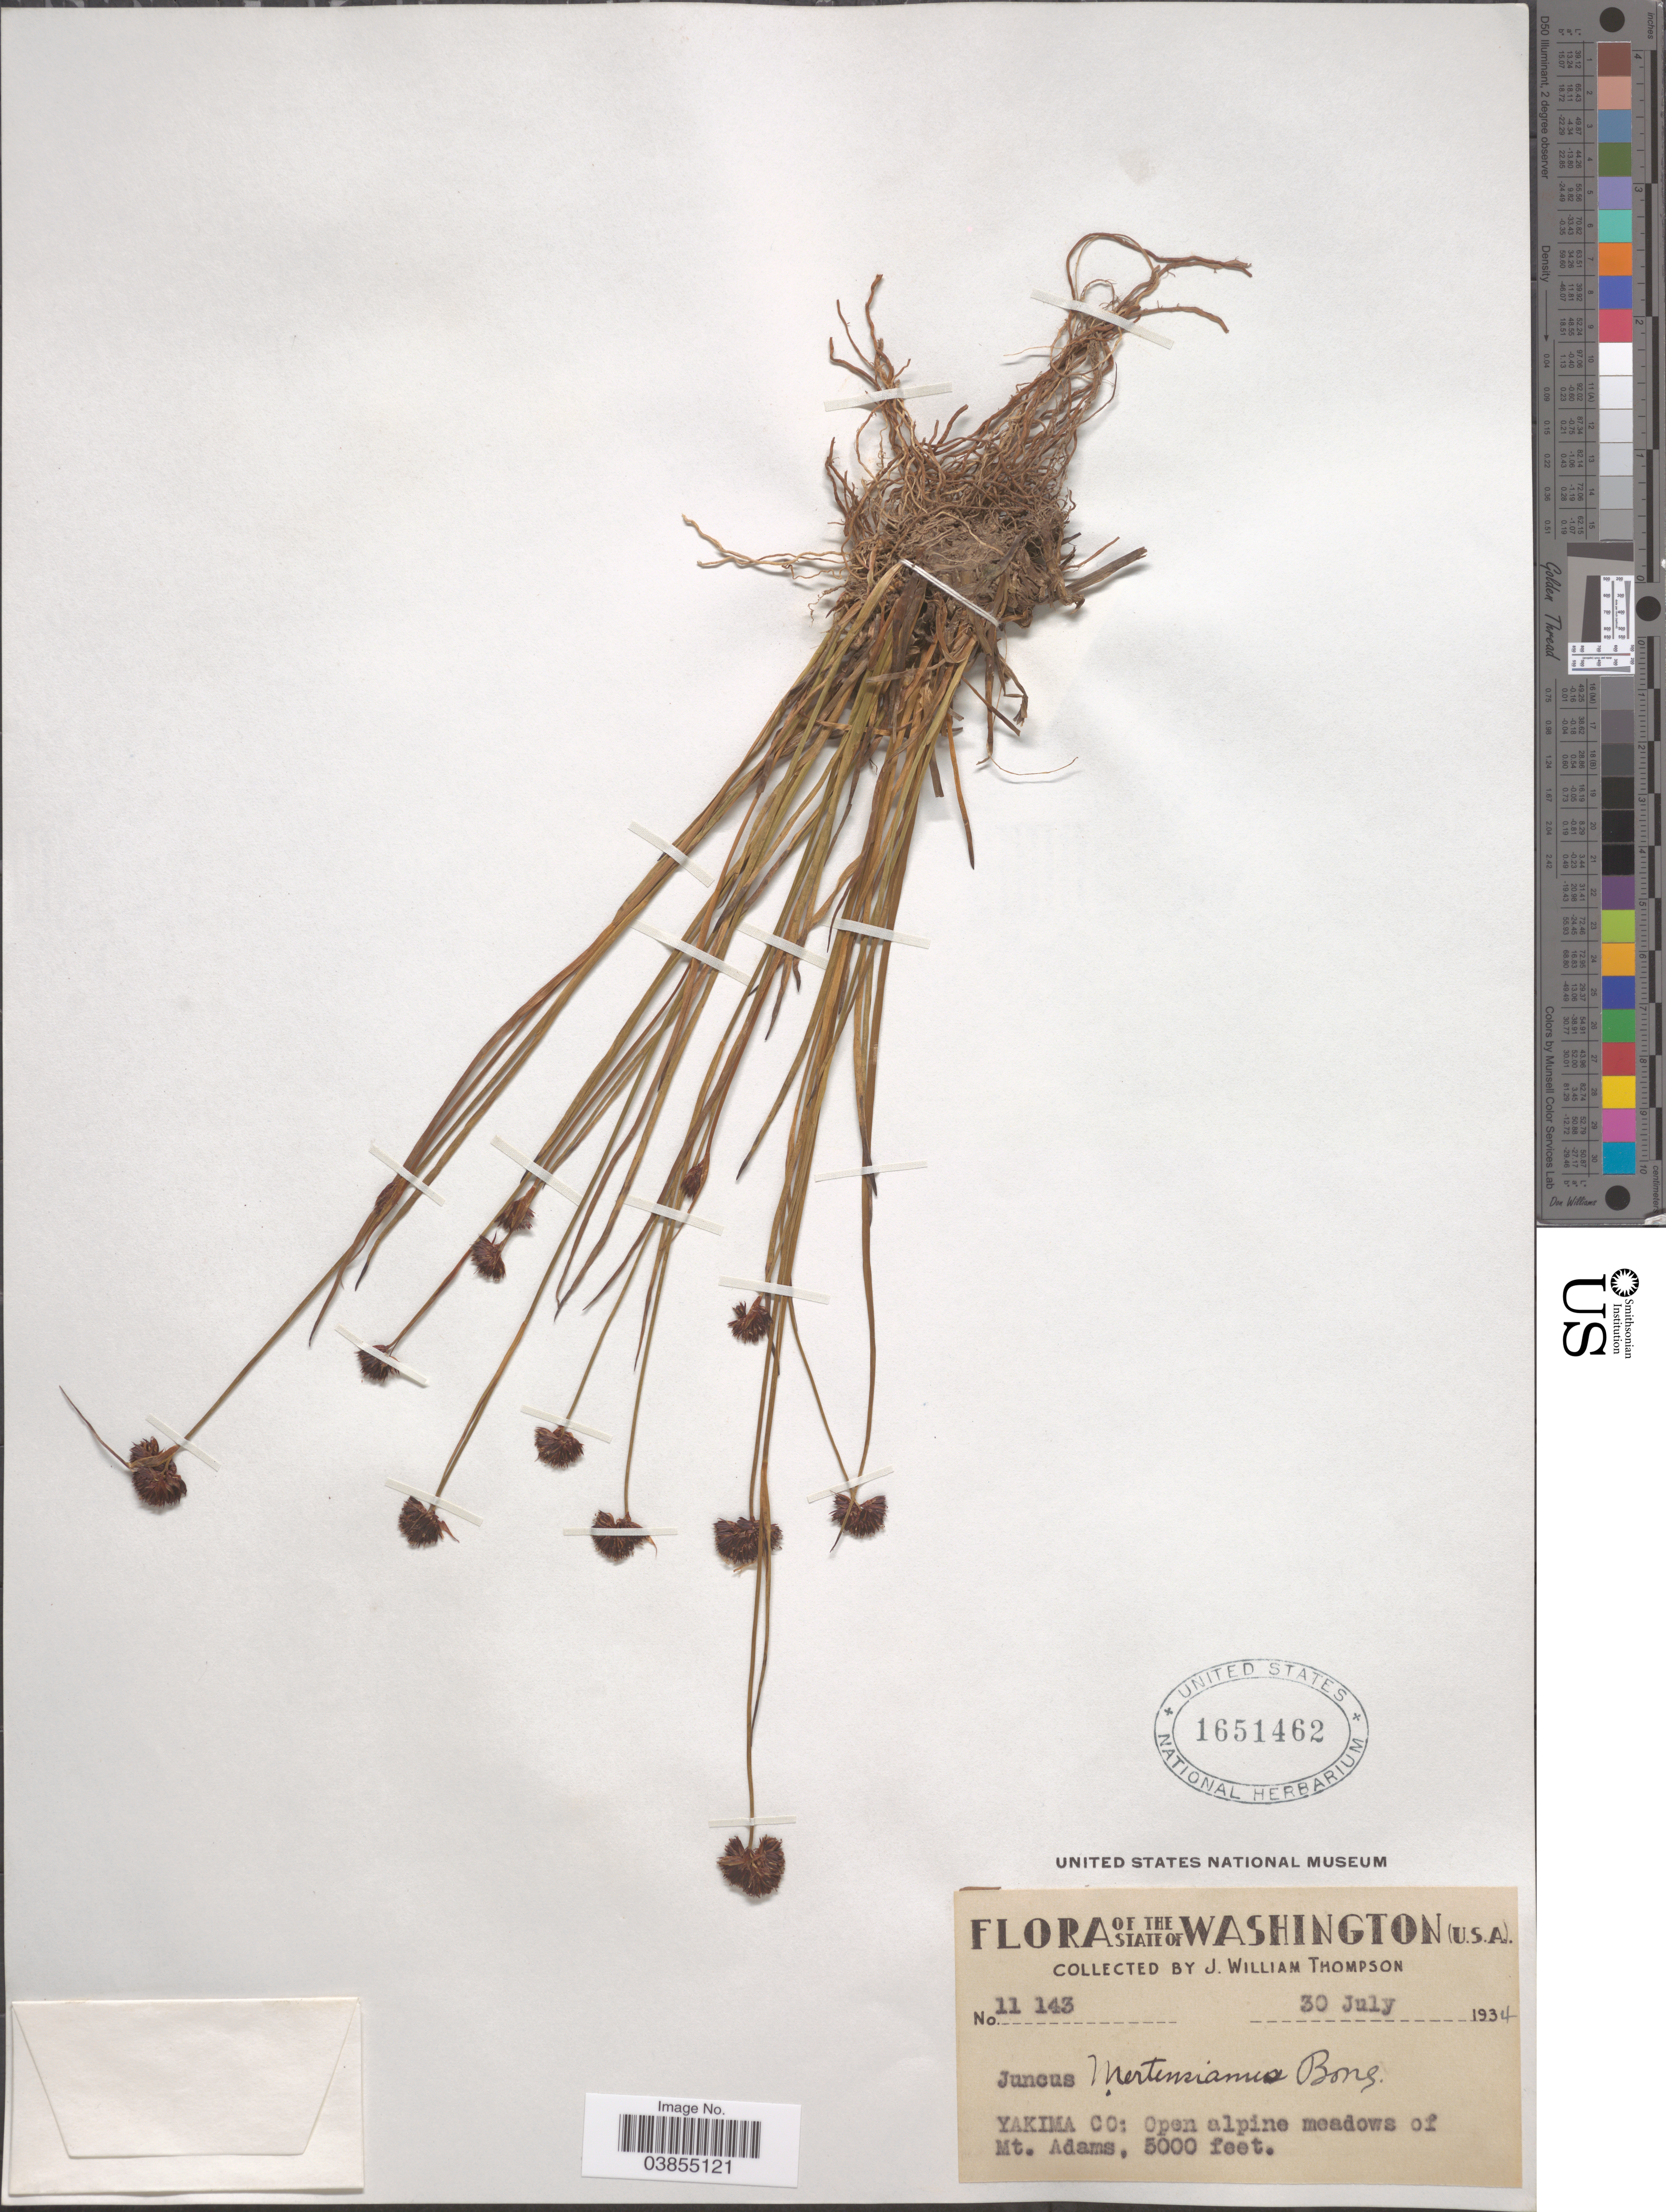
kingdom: Plantae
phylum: Tracheophyta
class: Liliopsida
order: Poales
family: Juncaceae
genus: Juncus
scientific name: Juncus mertensianus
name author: Bong.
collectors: J. W. Thompson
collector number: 11143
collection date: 1934-07-30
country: United States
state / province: Washington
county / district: Yakima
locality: Yakima Co: Open alpine meadows of Mt. Adams.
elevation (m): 1524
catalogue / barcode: US 1651462